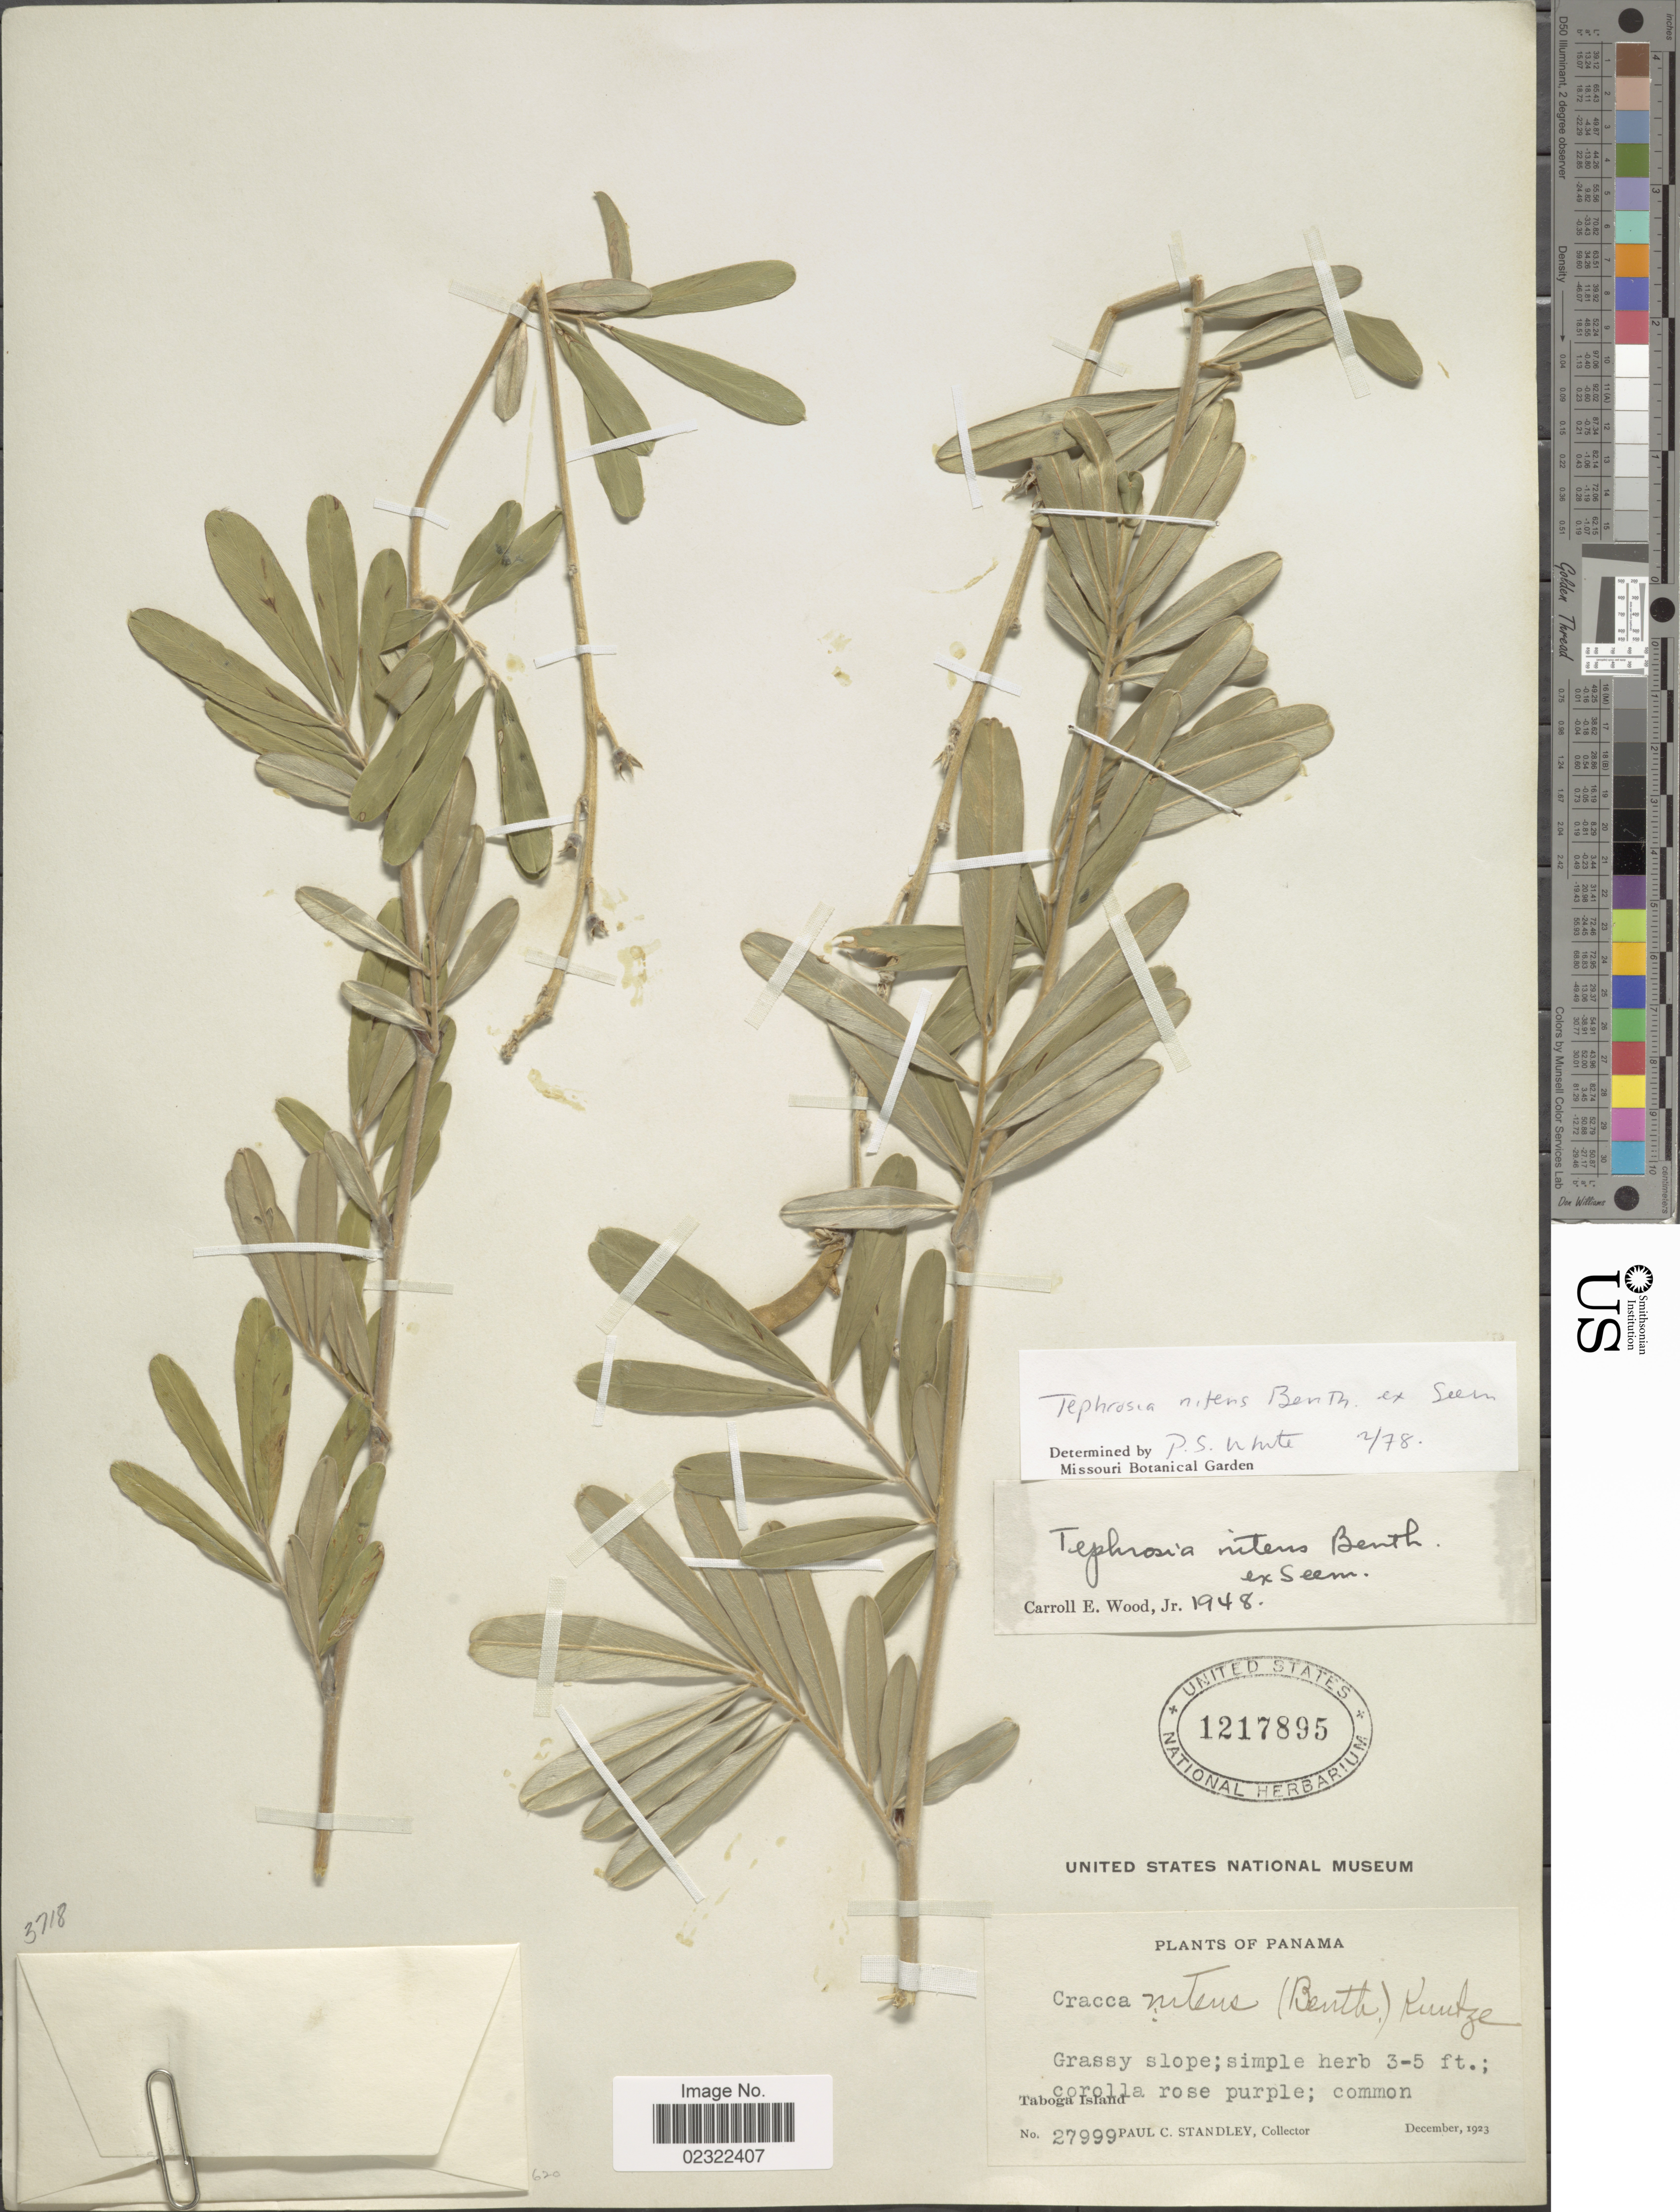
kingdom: Plantae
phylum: Tracheophyta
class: Magnoliopsida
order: Fabales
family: Fabaceae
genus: Tephrosia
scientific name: Tephrosia nitens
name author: Benth.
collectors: P. C. Standley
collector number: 27999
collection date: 1923-12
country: Panama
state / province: Panamá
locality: Taboga Island. Grassy Slope.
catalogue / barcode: US 1217895